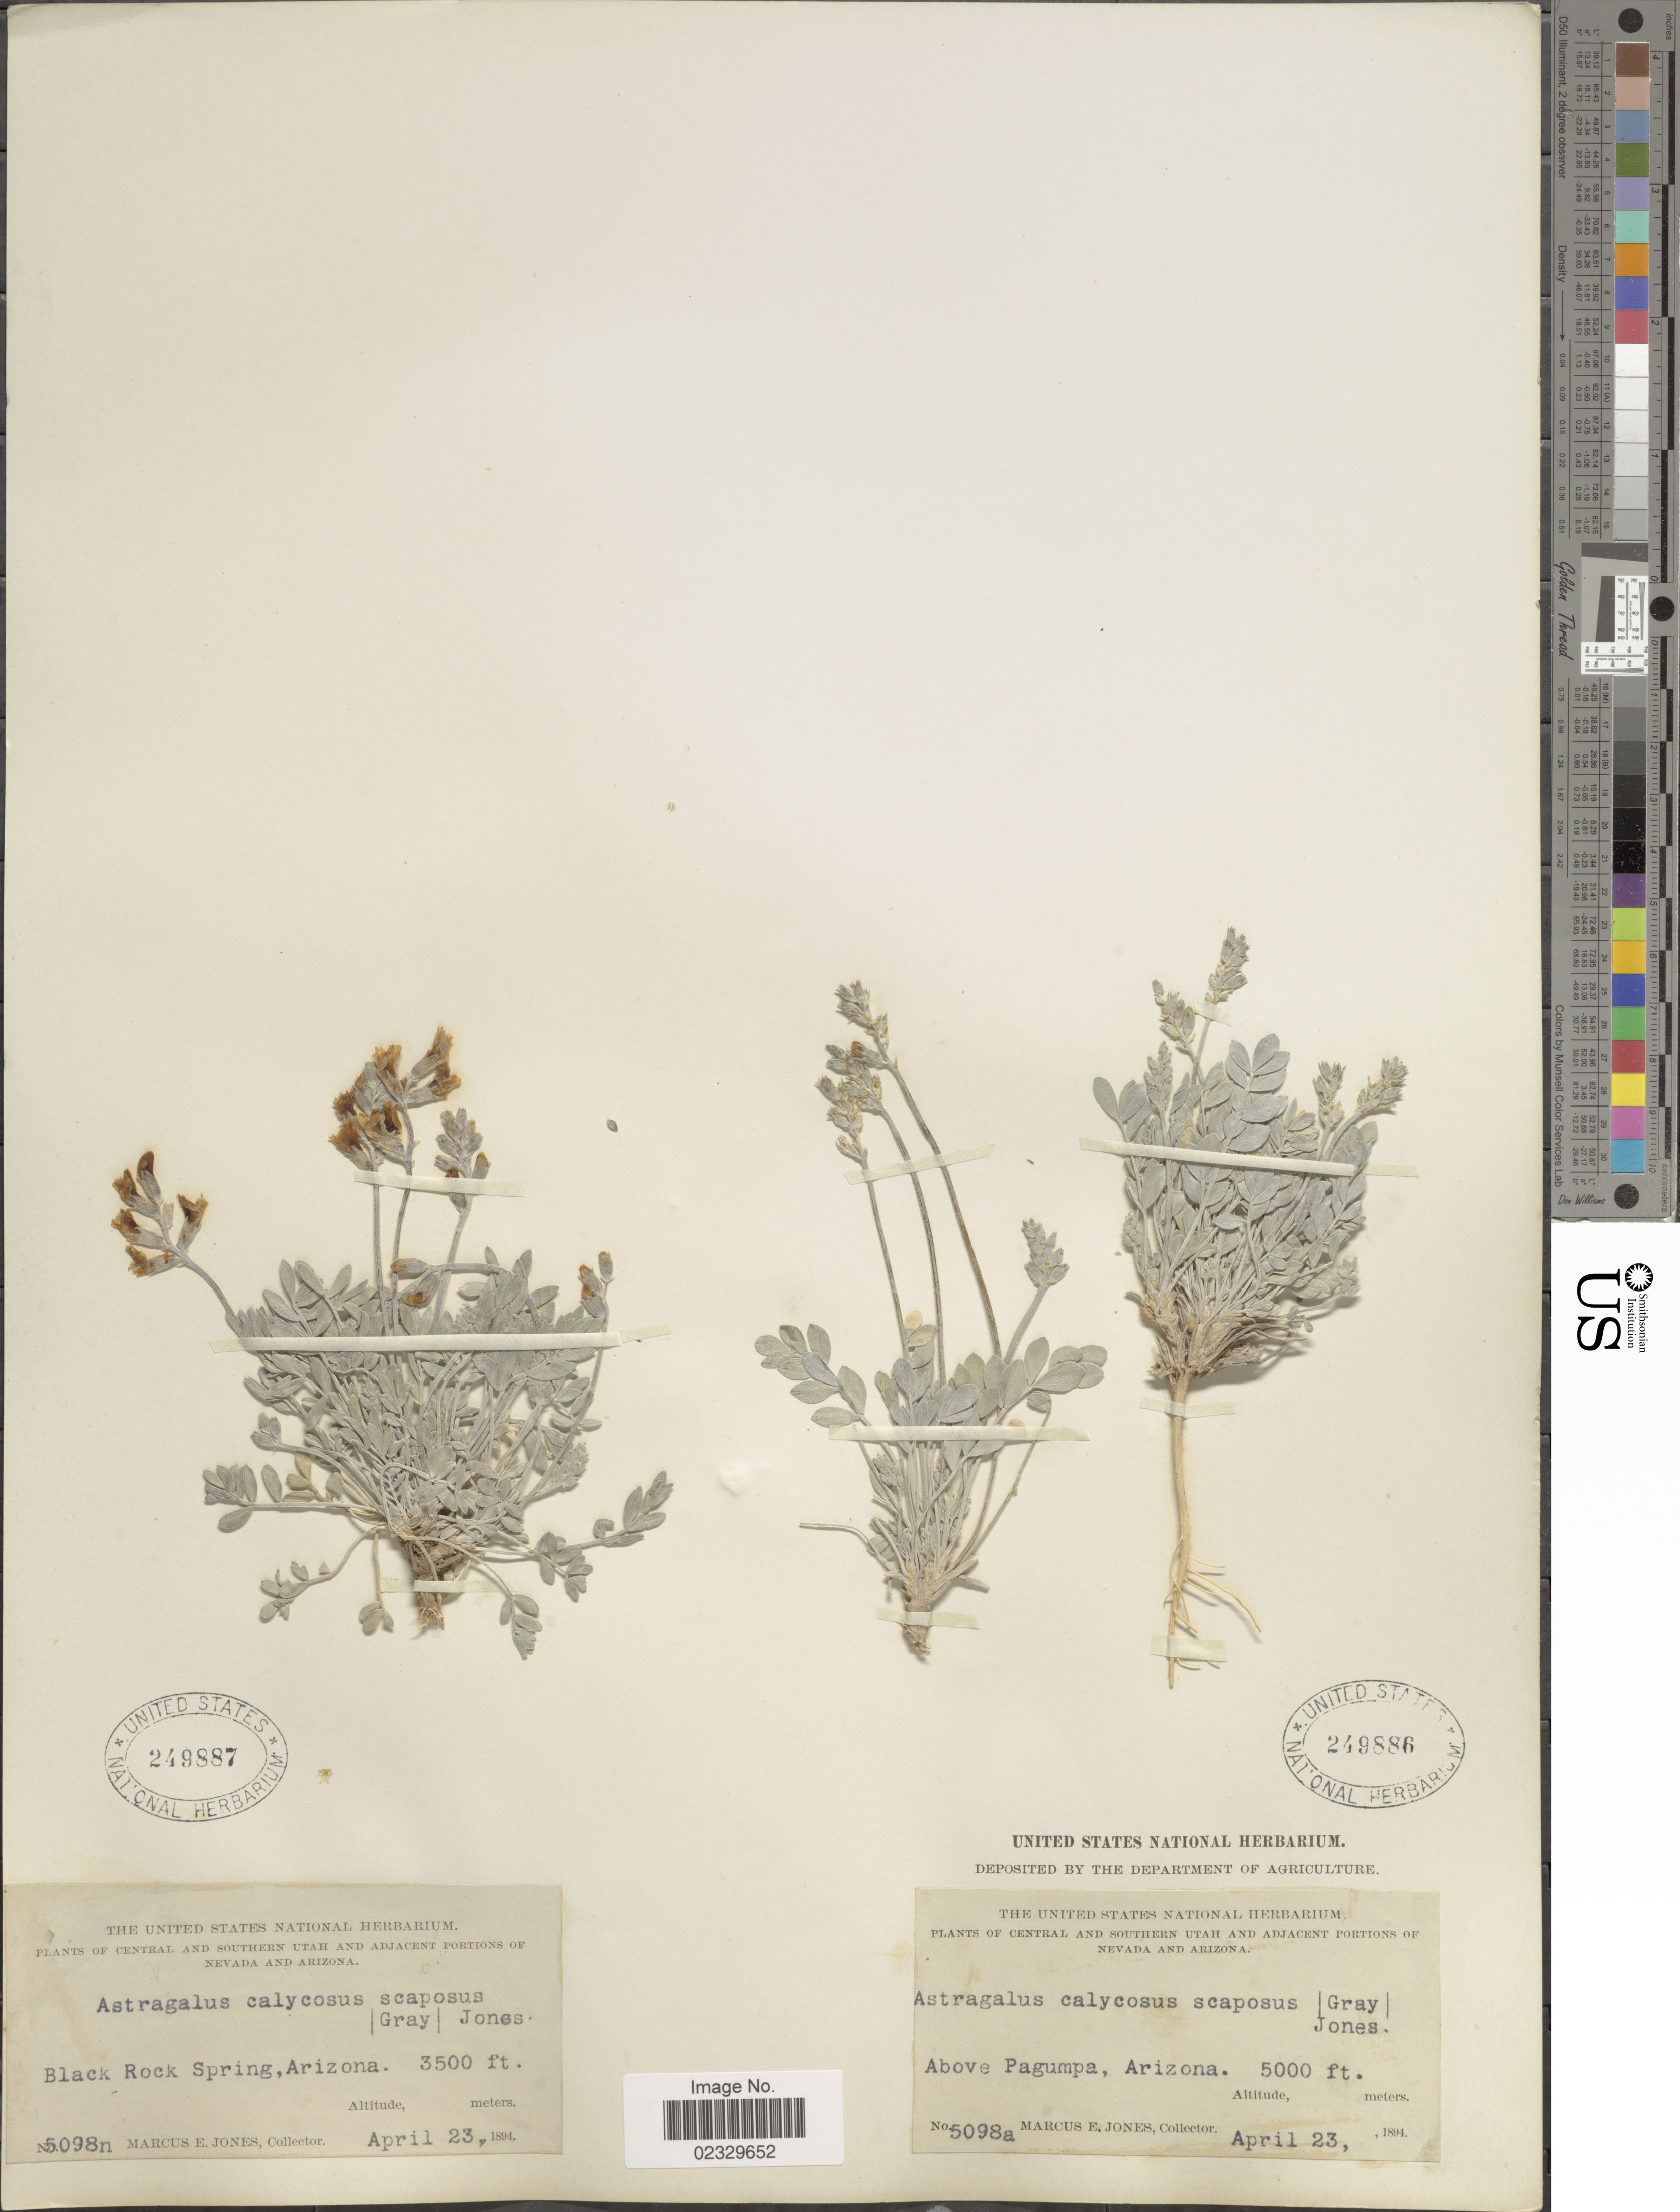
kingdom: Plantae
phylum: Tracheophyta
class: Magnoliopsida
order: Fabales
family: Fabaceae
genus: Astragalus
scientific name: Astragalus calycosus var. scaposus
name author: (A. Gray) M.E. Jones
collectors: M. E. Jones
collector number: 5098a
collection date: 1894-04-23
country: United States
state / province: Arizona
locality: Adjacent portions of Arizona. Above Pagumpa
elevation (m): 1524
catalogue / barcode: US 249886